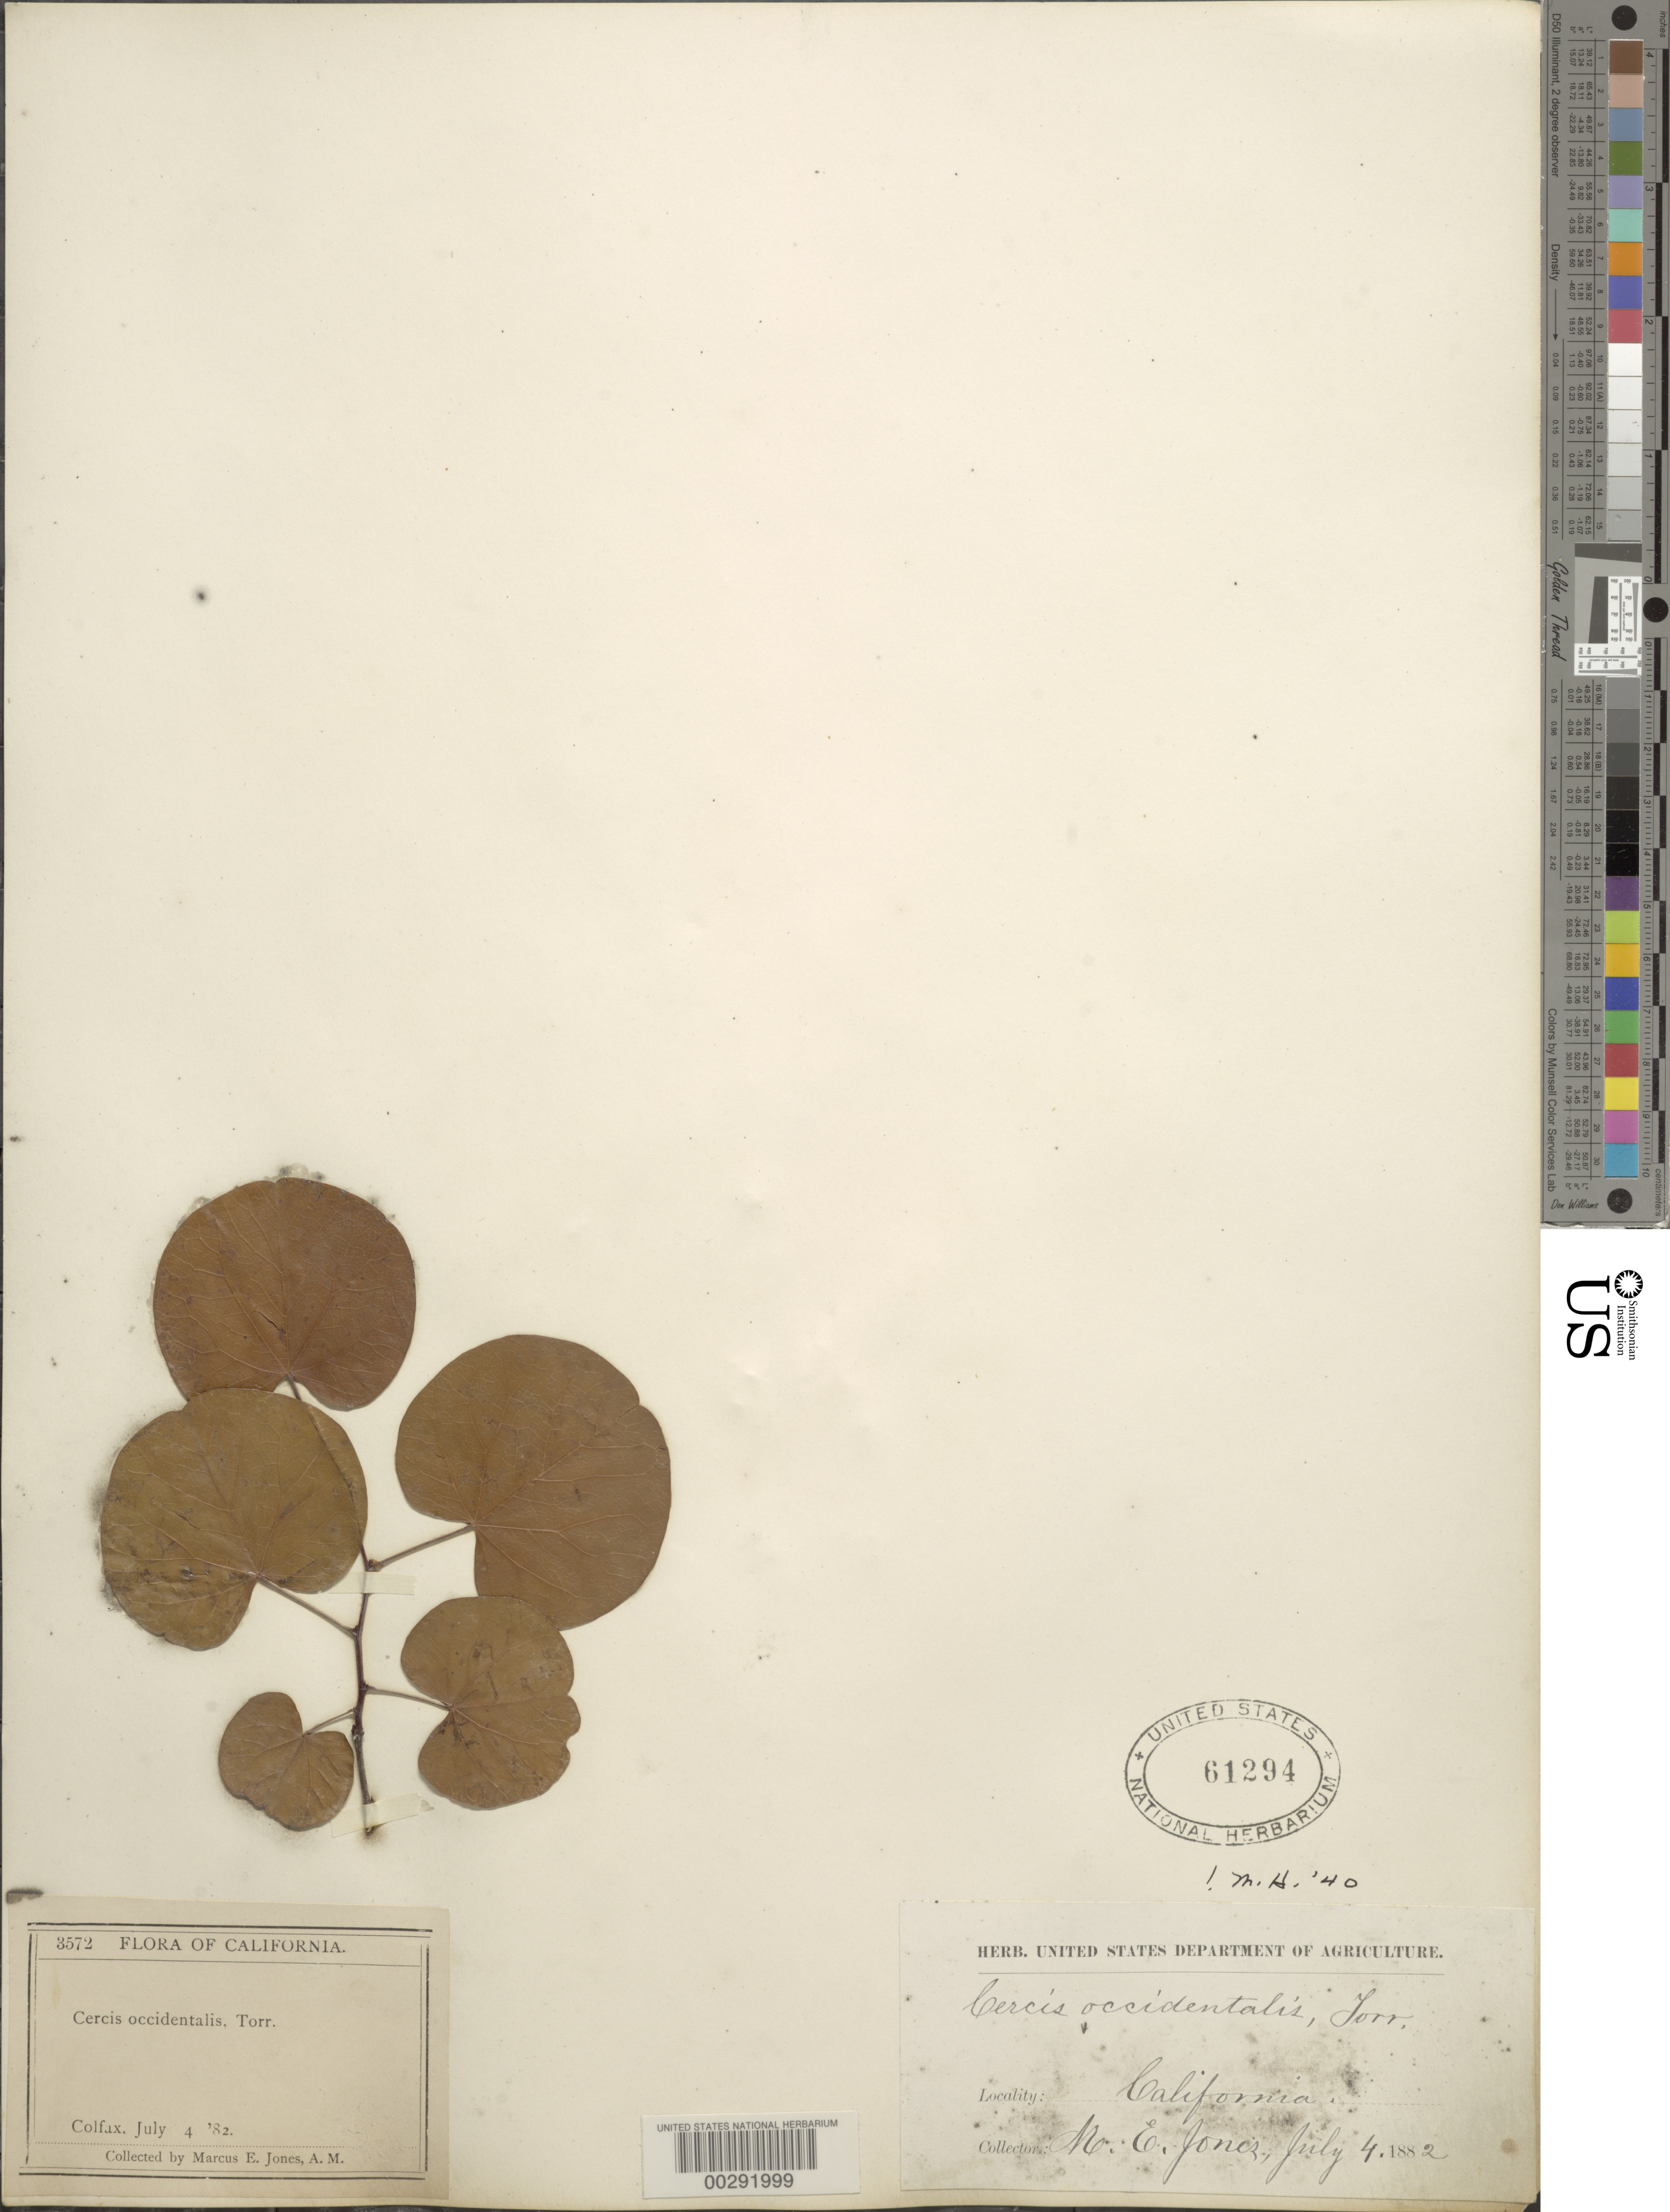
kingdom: Plantae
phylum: Tracheophyta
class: Magnoliopsida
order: Fabales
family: Fabaceae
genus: Cercis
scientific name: Cercis occidentalis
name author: Torr. ex A. Gray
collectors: M. E. Jones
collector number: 3572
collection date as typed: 04 Jul 1882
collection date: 1882-07-04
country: United States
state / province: California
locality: Colfax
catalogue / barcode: US 61294